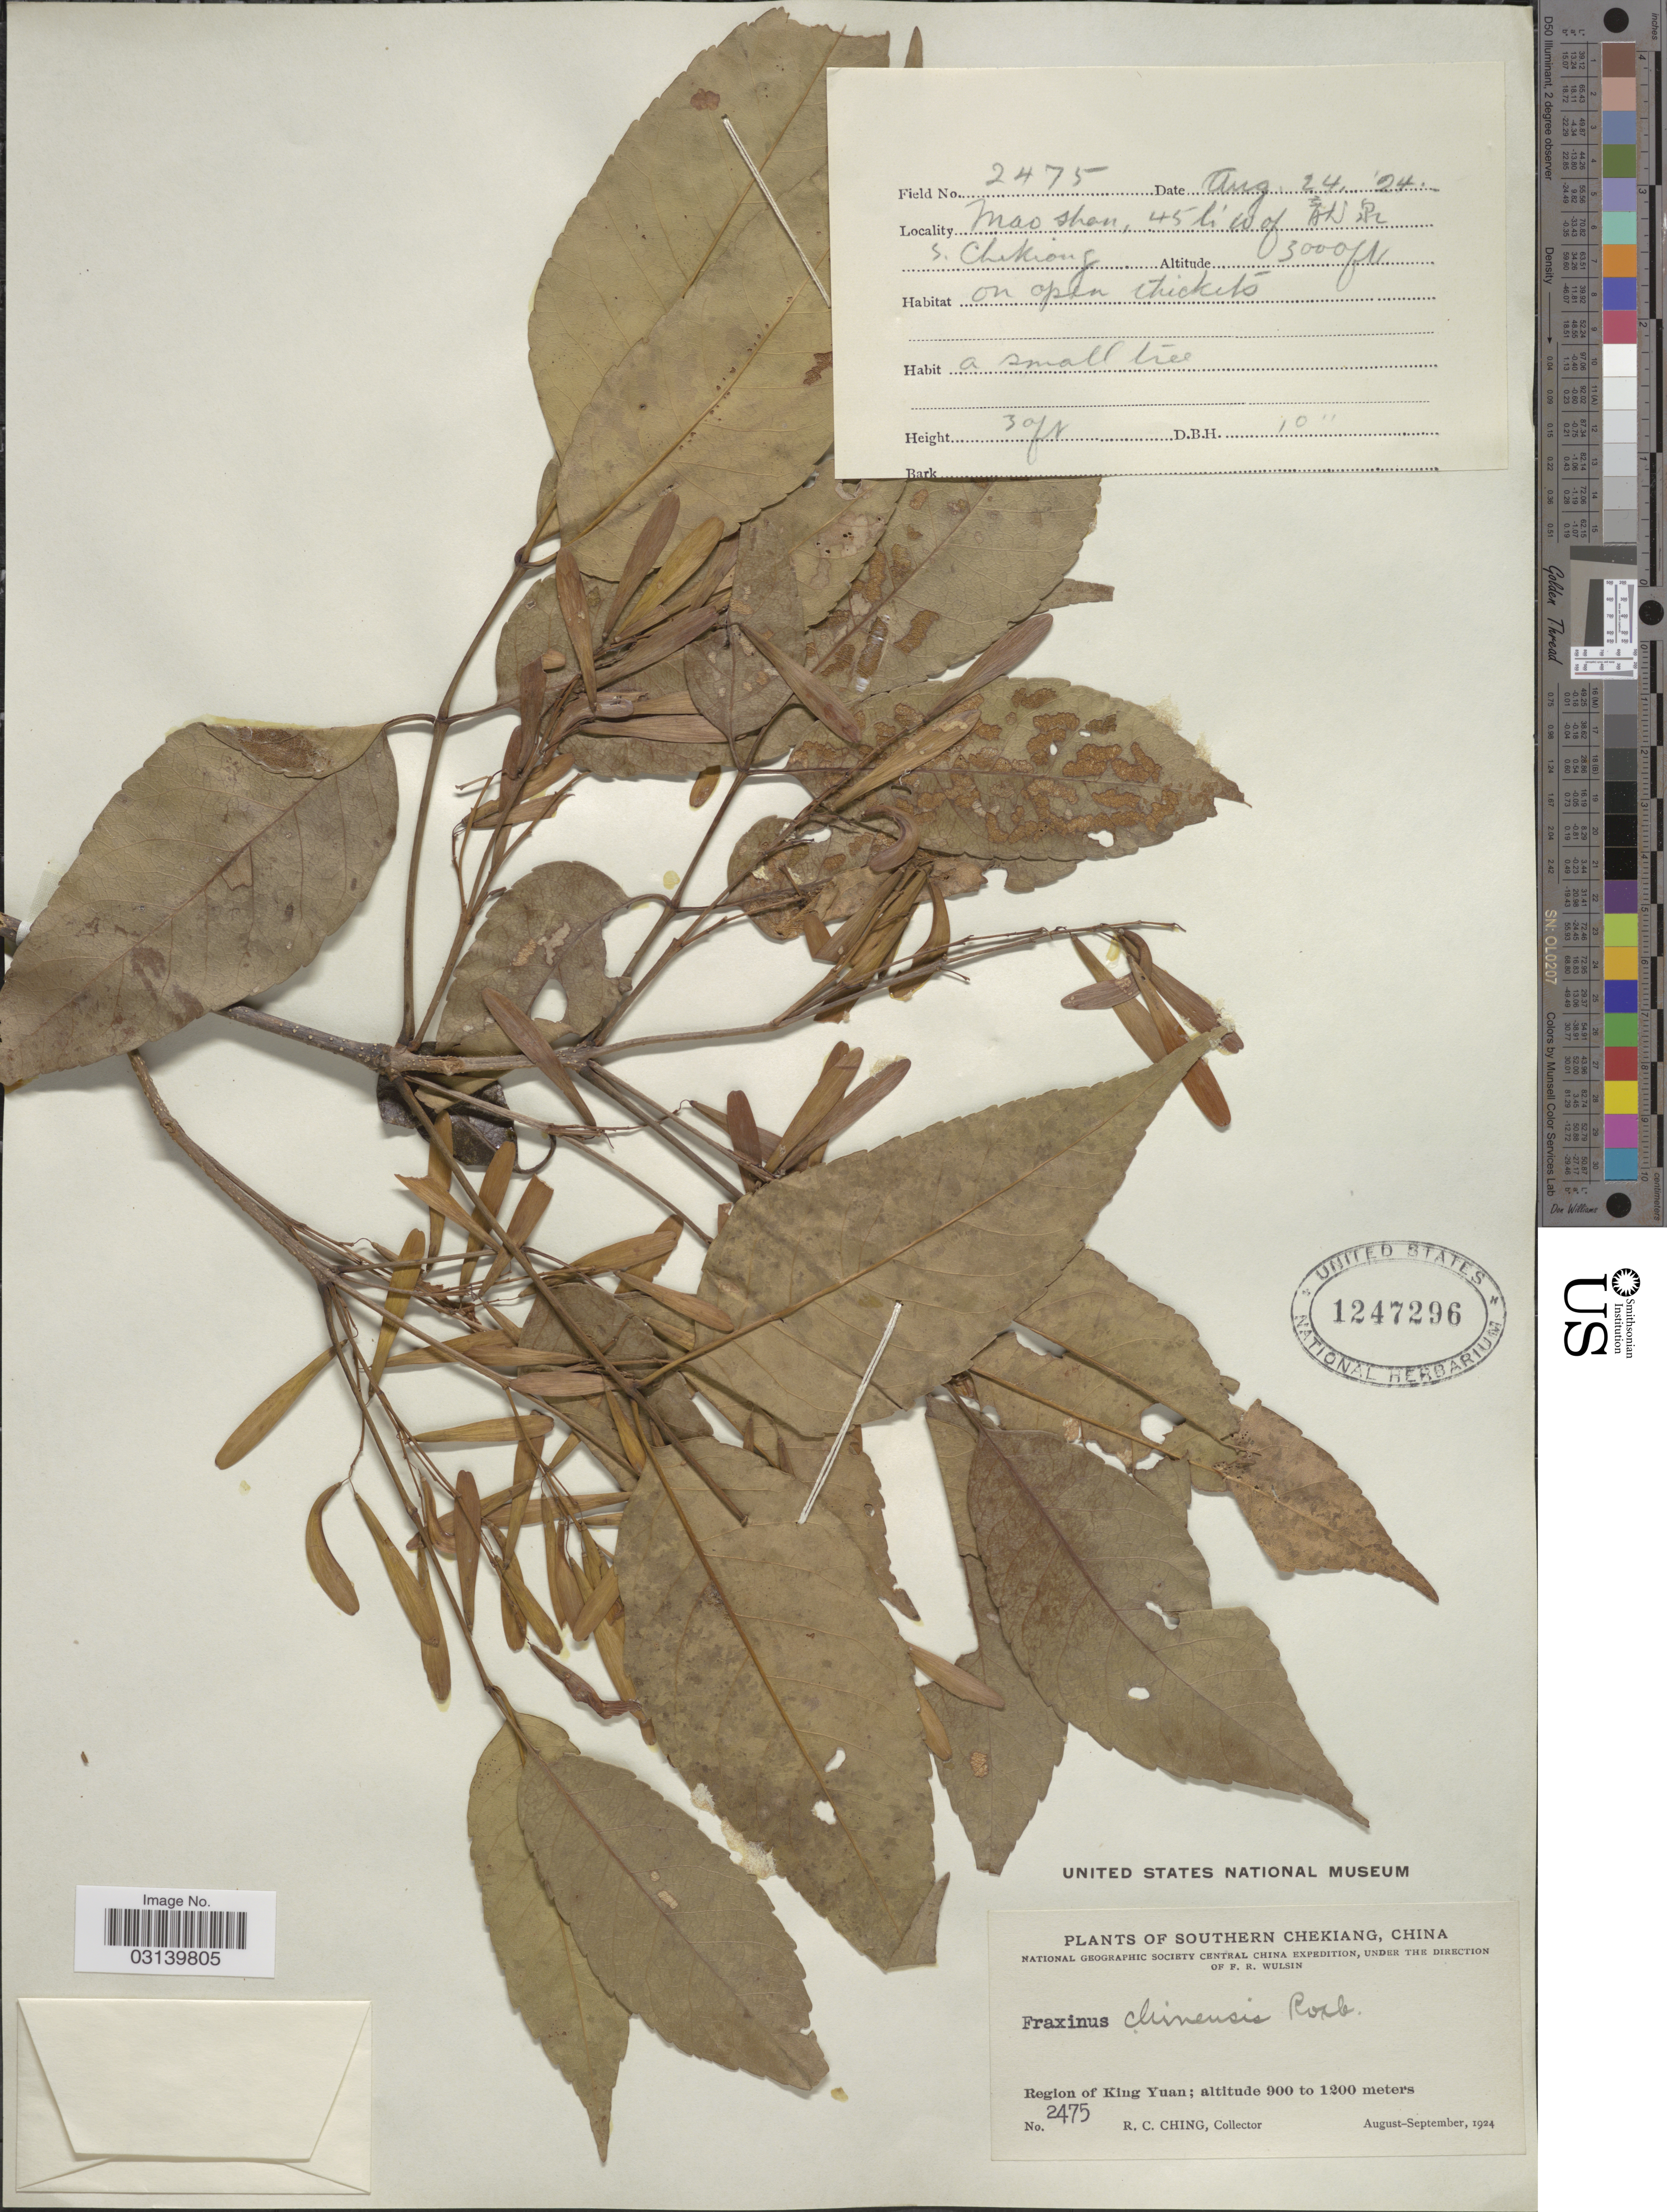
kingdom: Plantae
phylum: Tracheophyta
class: Magnoliopsida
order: Lamiales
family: Oleaceae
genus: Fraxinus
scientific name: Fraxinus chinensis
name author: Roxb.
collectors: R. C. Ching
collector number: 2475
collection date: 1924-08-24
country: China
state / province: Zhejiang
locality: Southern Chekiang. Region of King Yuan. Mao shan, 45 li W. of S. Chekiang.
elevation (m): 914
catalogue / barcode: US 1247296